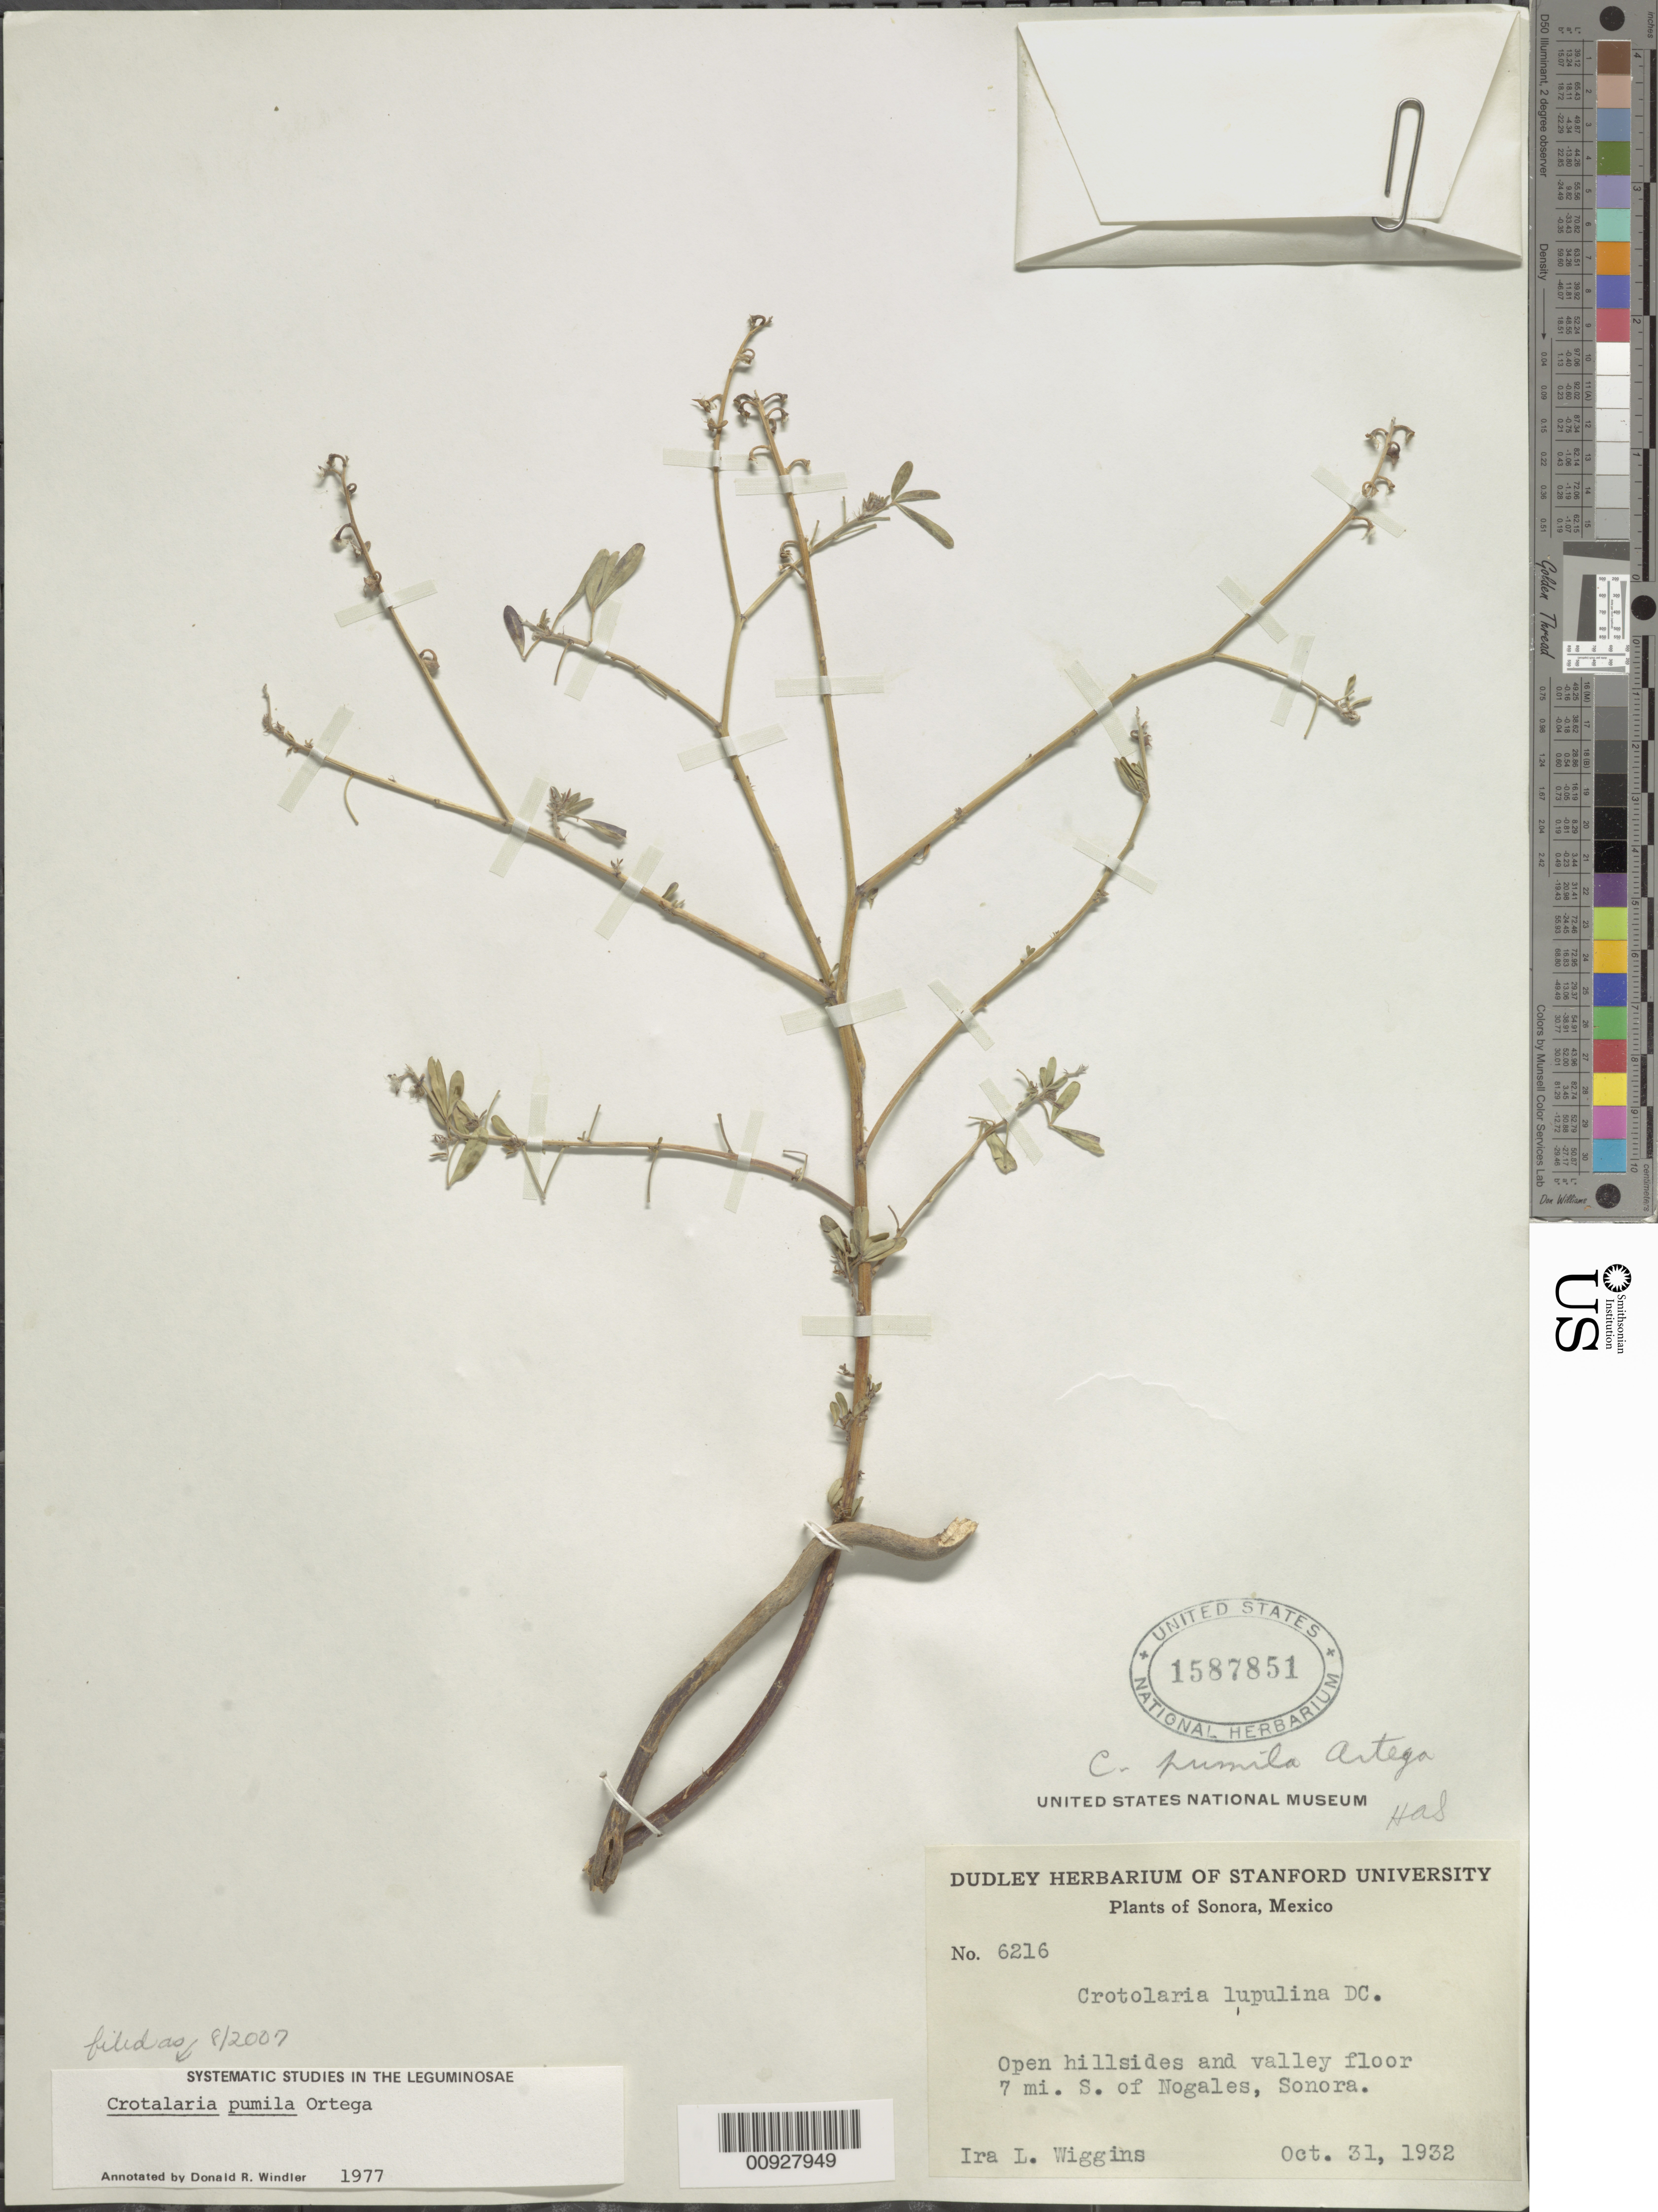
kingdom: Plantae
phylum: Tracheophyta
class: Magnoliopsida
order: Fabales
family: Fabaceae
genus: Crotalaria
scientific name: Crotalaria pumila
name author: Ortega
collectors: I. L. Wiggins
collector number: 6216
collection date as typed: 31 Oct 1932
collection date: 1932-10-31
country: Mexico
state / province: Sonora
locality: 7 mi. S of Nogales, Sonora.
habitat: Open hillsides and valley floor.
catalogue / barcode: US 1587851